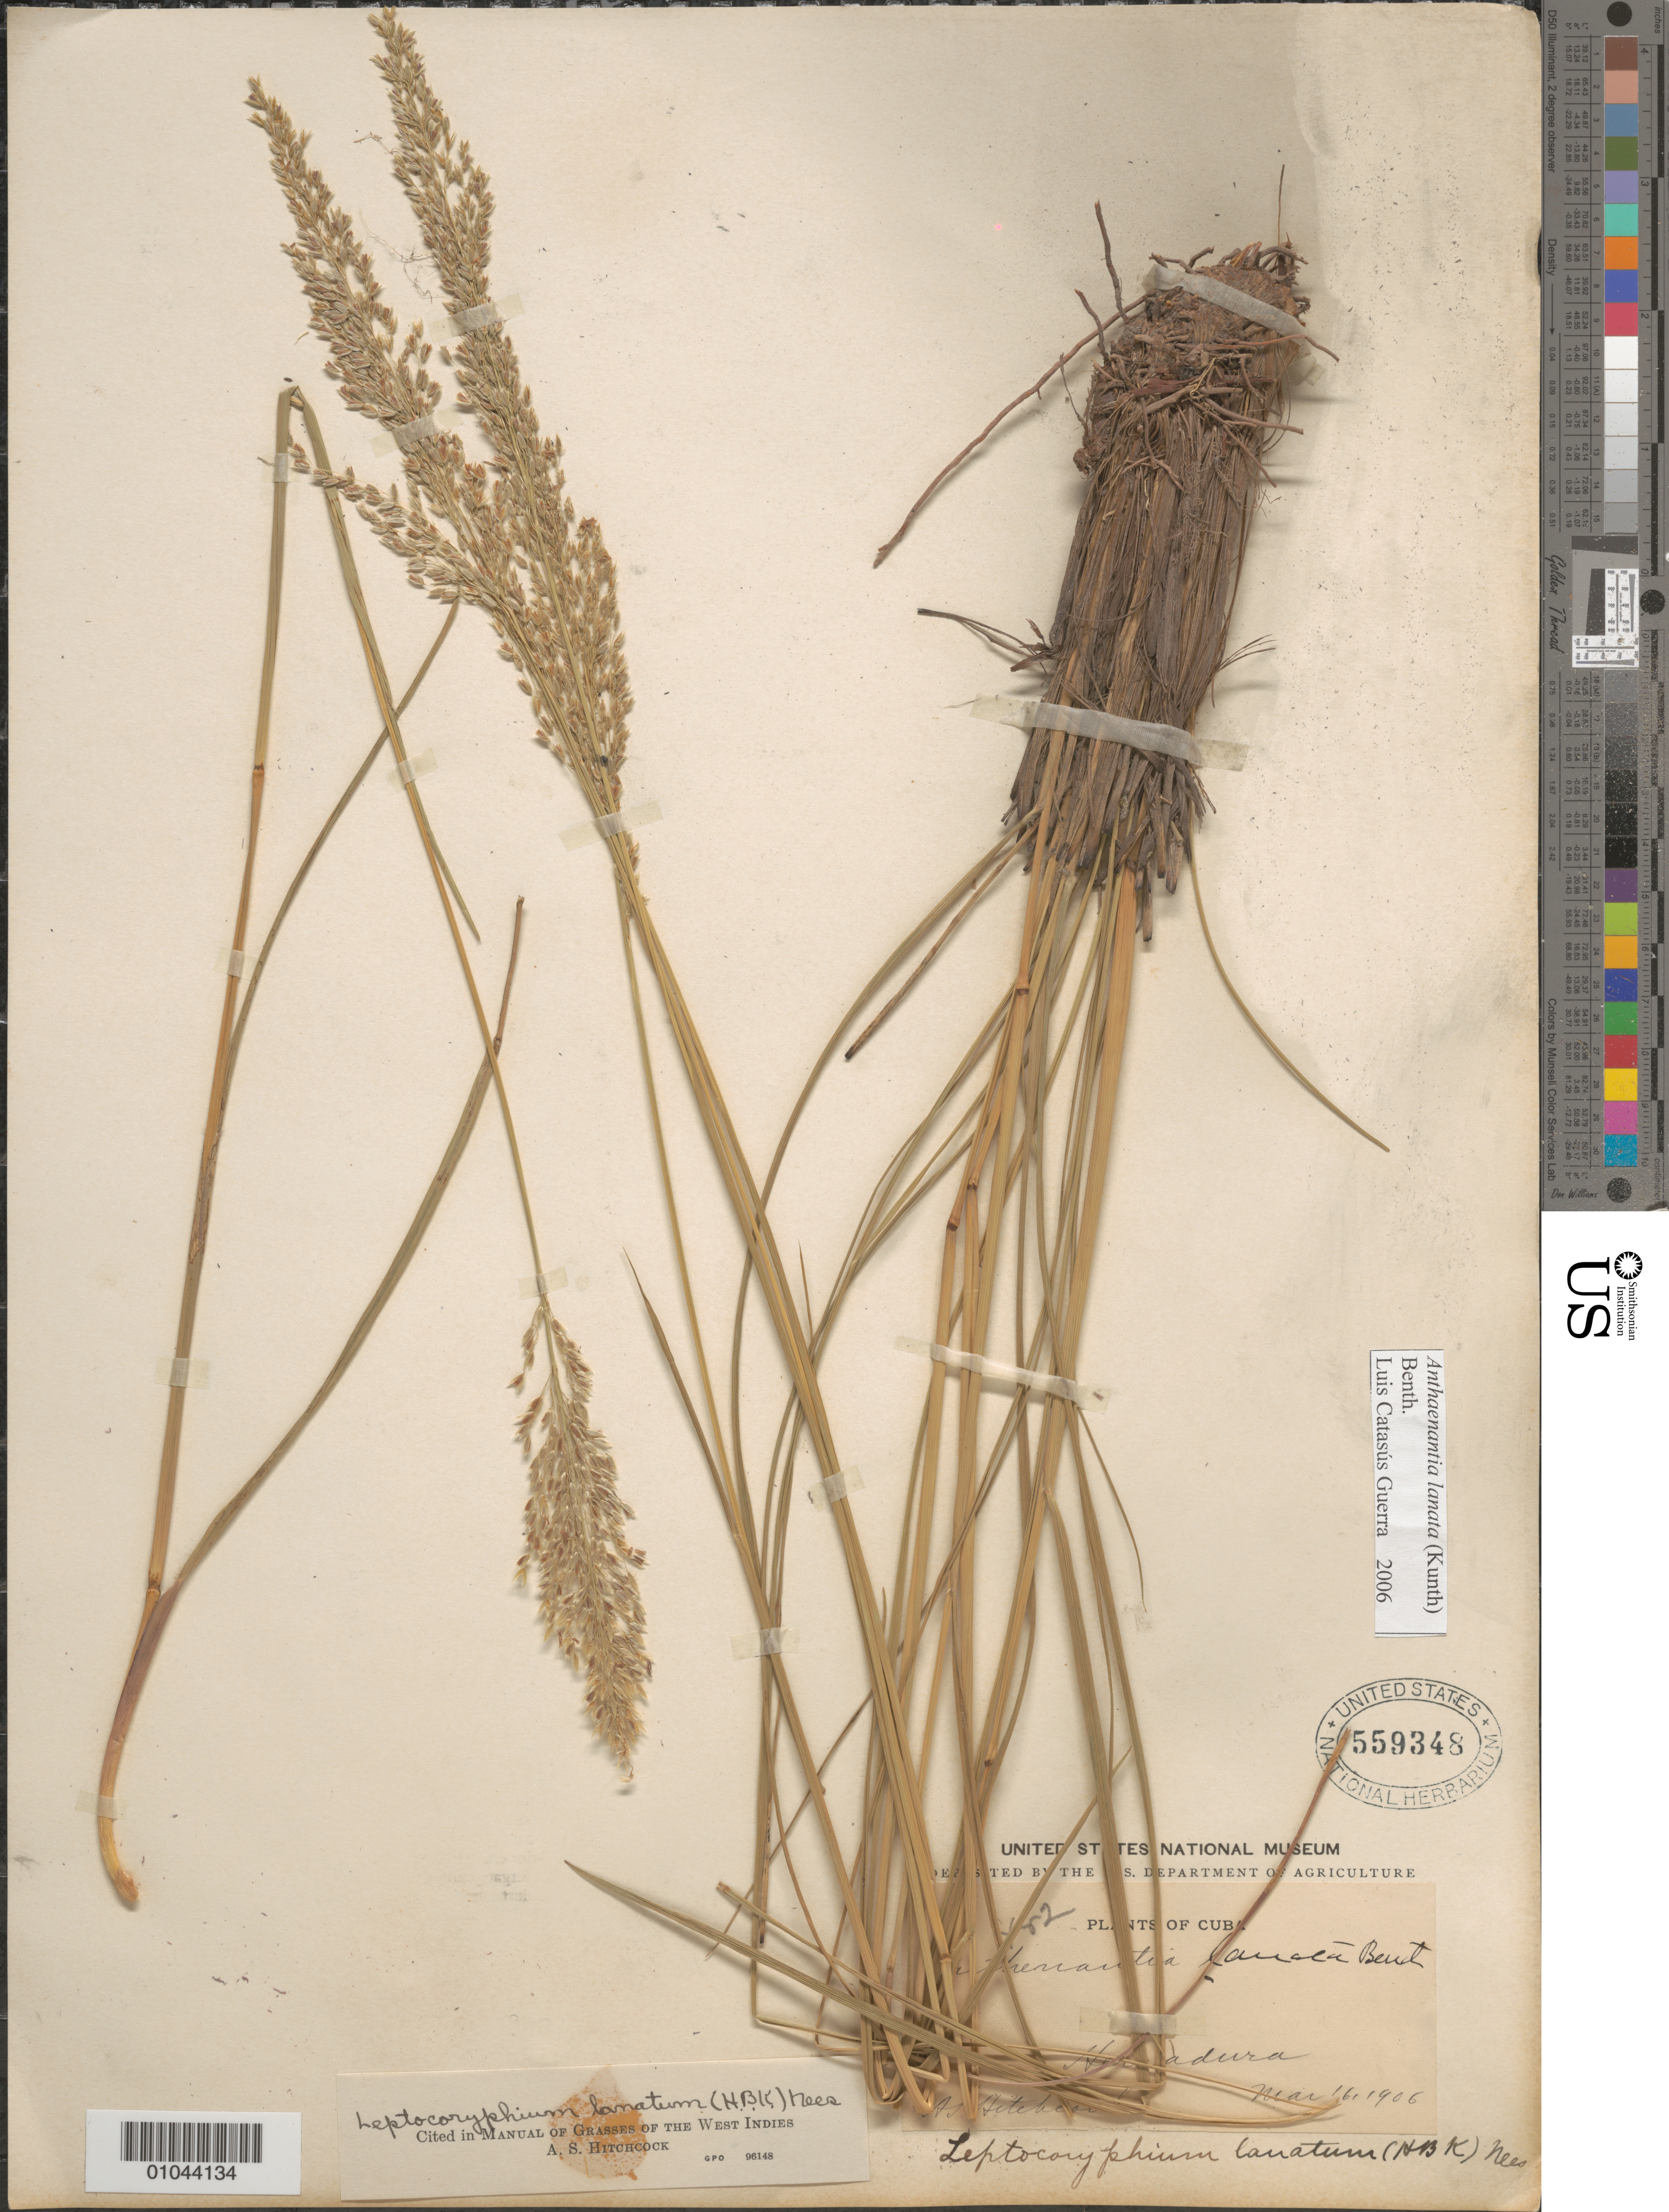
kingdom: Plantae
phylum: Tracheophyta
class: Liliopsida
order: Poales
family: Poaceae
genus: Leptocoryphium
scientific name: Leptocoryphium lanatum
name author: (Kunth) Nees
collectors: A. S. Hitchcock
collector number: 482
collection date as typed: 16 Mar 1906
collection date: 1906-03-16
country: Cuba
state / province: Ciego de Ávila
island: Cuba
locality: Herradura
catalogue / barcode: US 559348